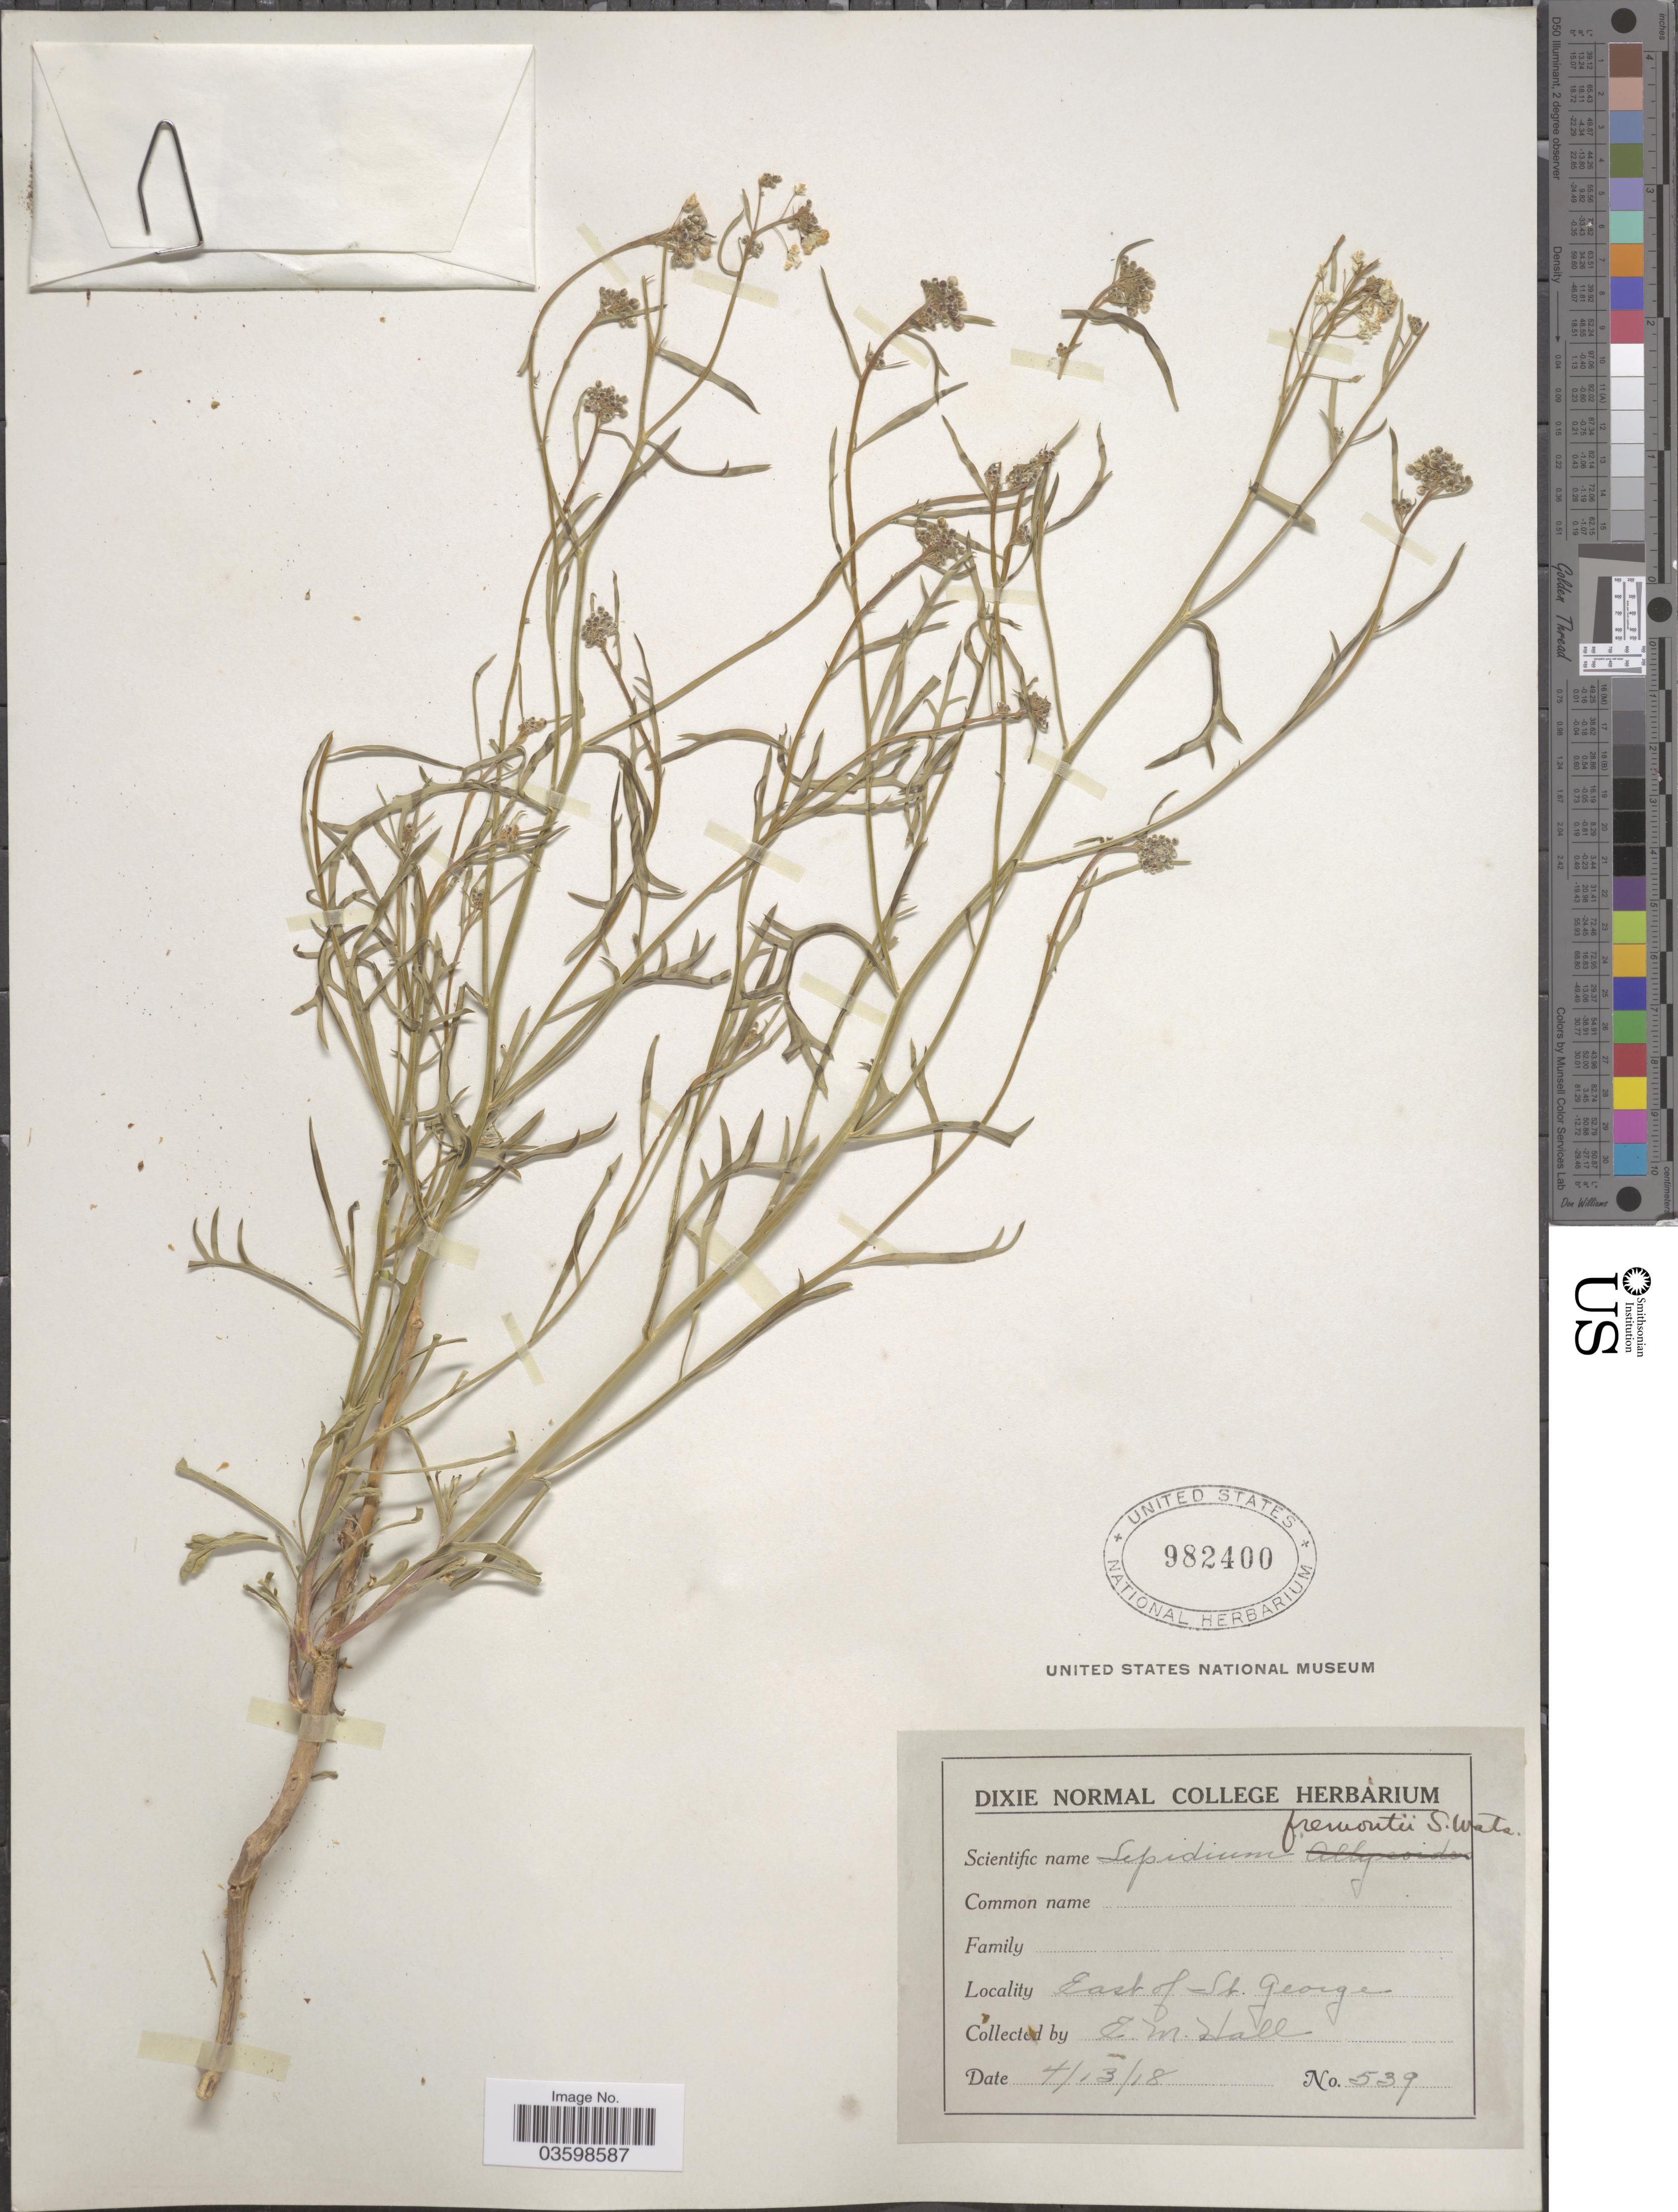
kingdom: Plantae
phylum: Tracheophyta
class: Magnoliopsida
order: Brassicales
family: Brassicaceae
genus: Lepidium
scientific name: Lepidium fremontii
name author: S. Watson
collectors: E. Hall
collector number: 539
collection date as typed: Transcribed d/m/y: 13/4/18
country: United States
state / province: Utah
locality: East of St. George.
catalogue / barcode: US 982400